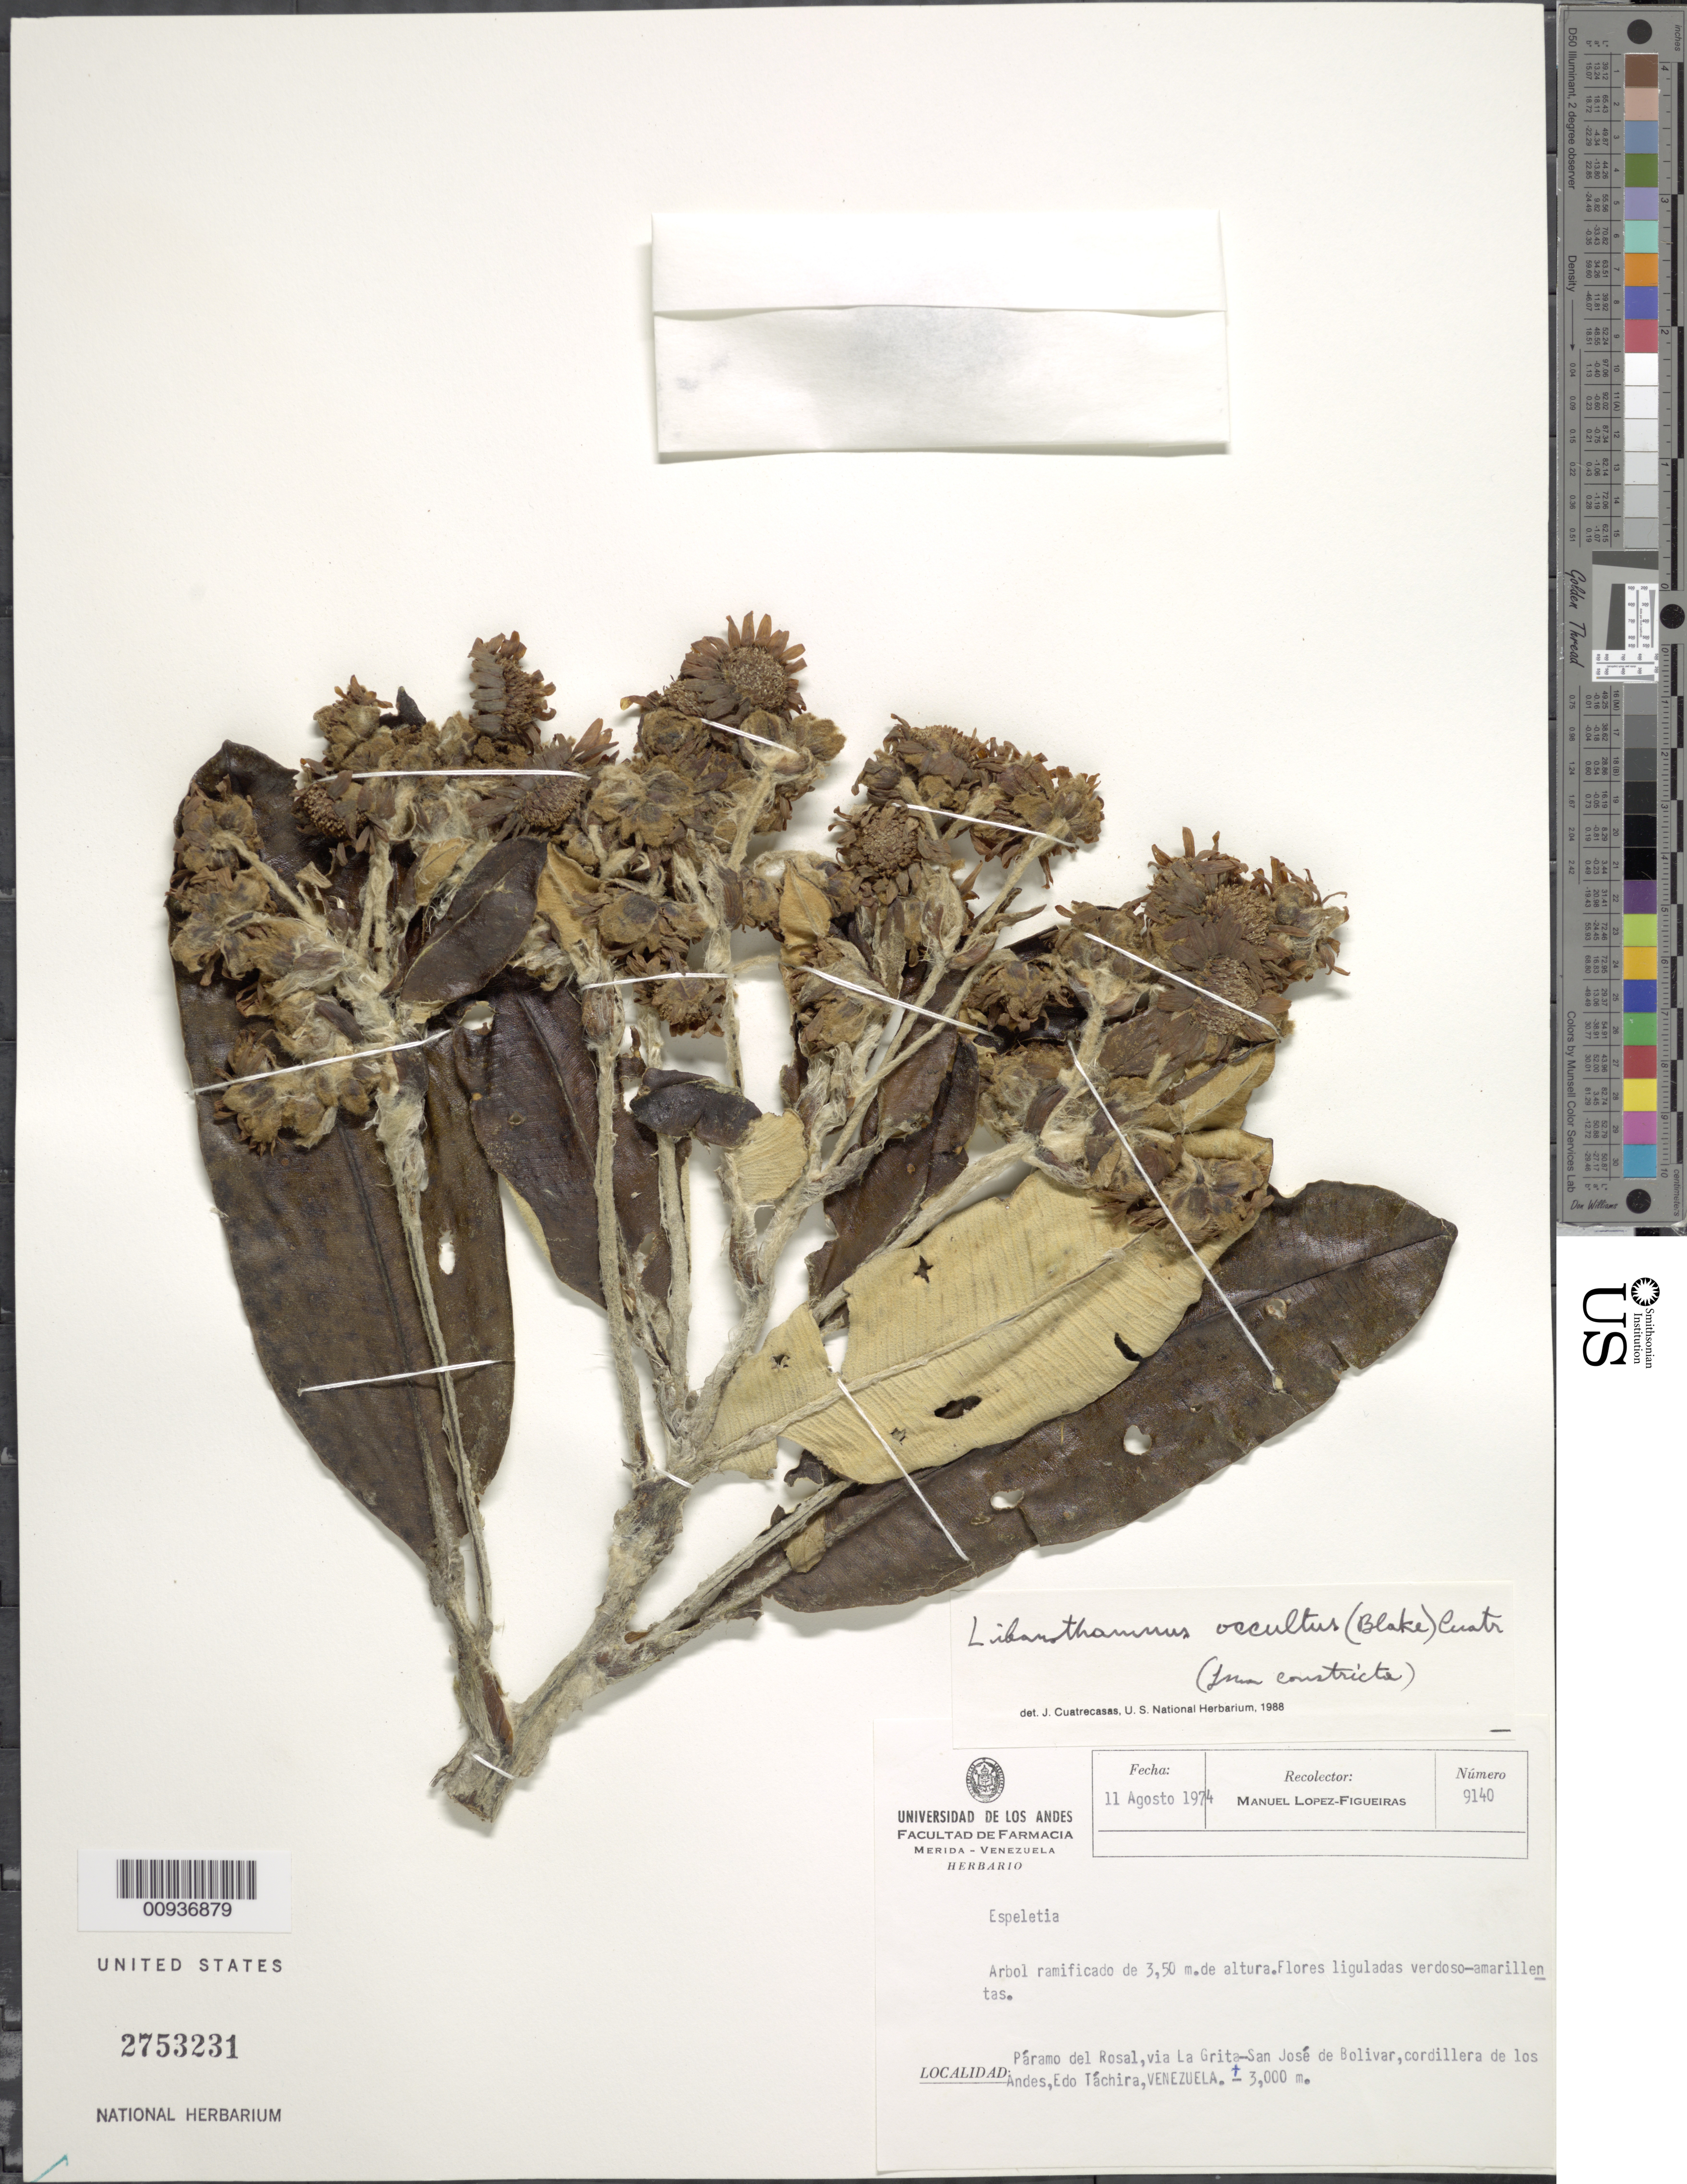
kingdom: Plantae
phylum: Tracheophyta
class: Magnoliopsida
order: Asterales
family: Asteraceae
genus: Libanothamnus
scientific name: Libanothamnus occultus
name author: (S.F. Blake) Cuatrec.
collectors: M. López Figueiras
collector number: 9140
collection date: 1974-08-11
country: Venezuela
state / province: Tachira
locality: Paramo del Rosal, via La Grita-San Jose de Bolivar, cordillera de los Andes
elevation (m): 3000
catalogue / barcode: US 2753231